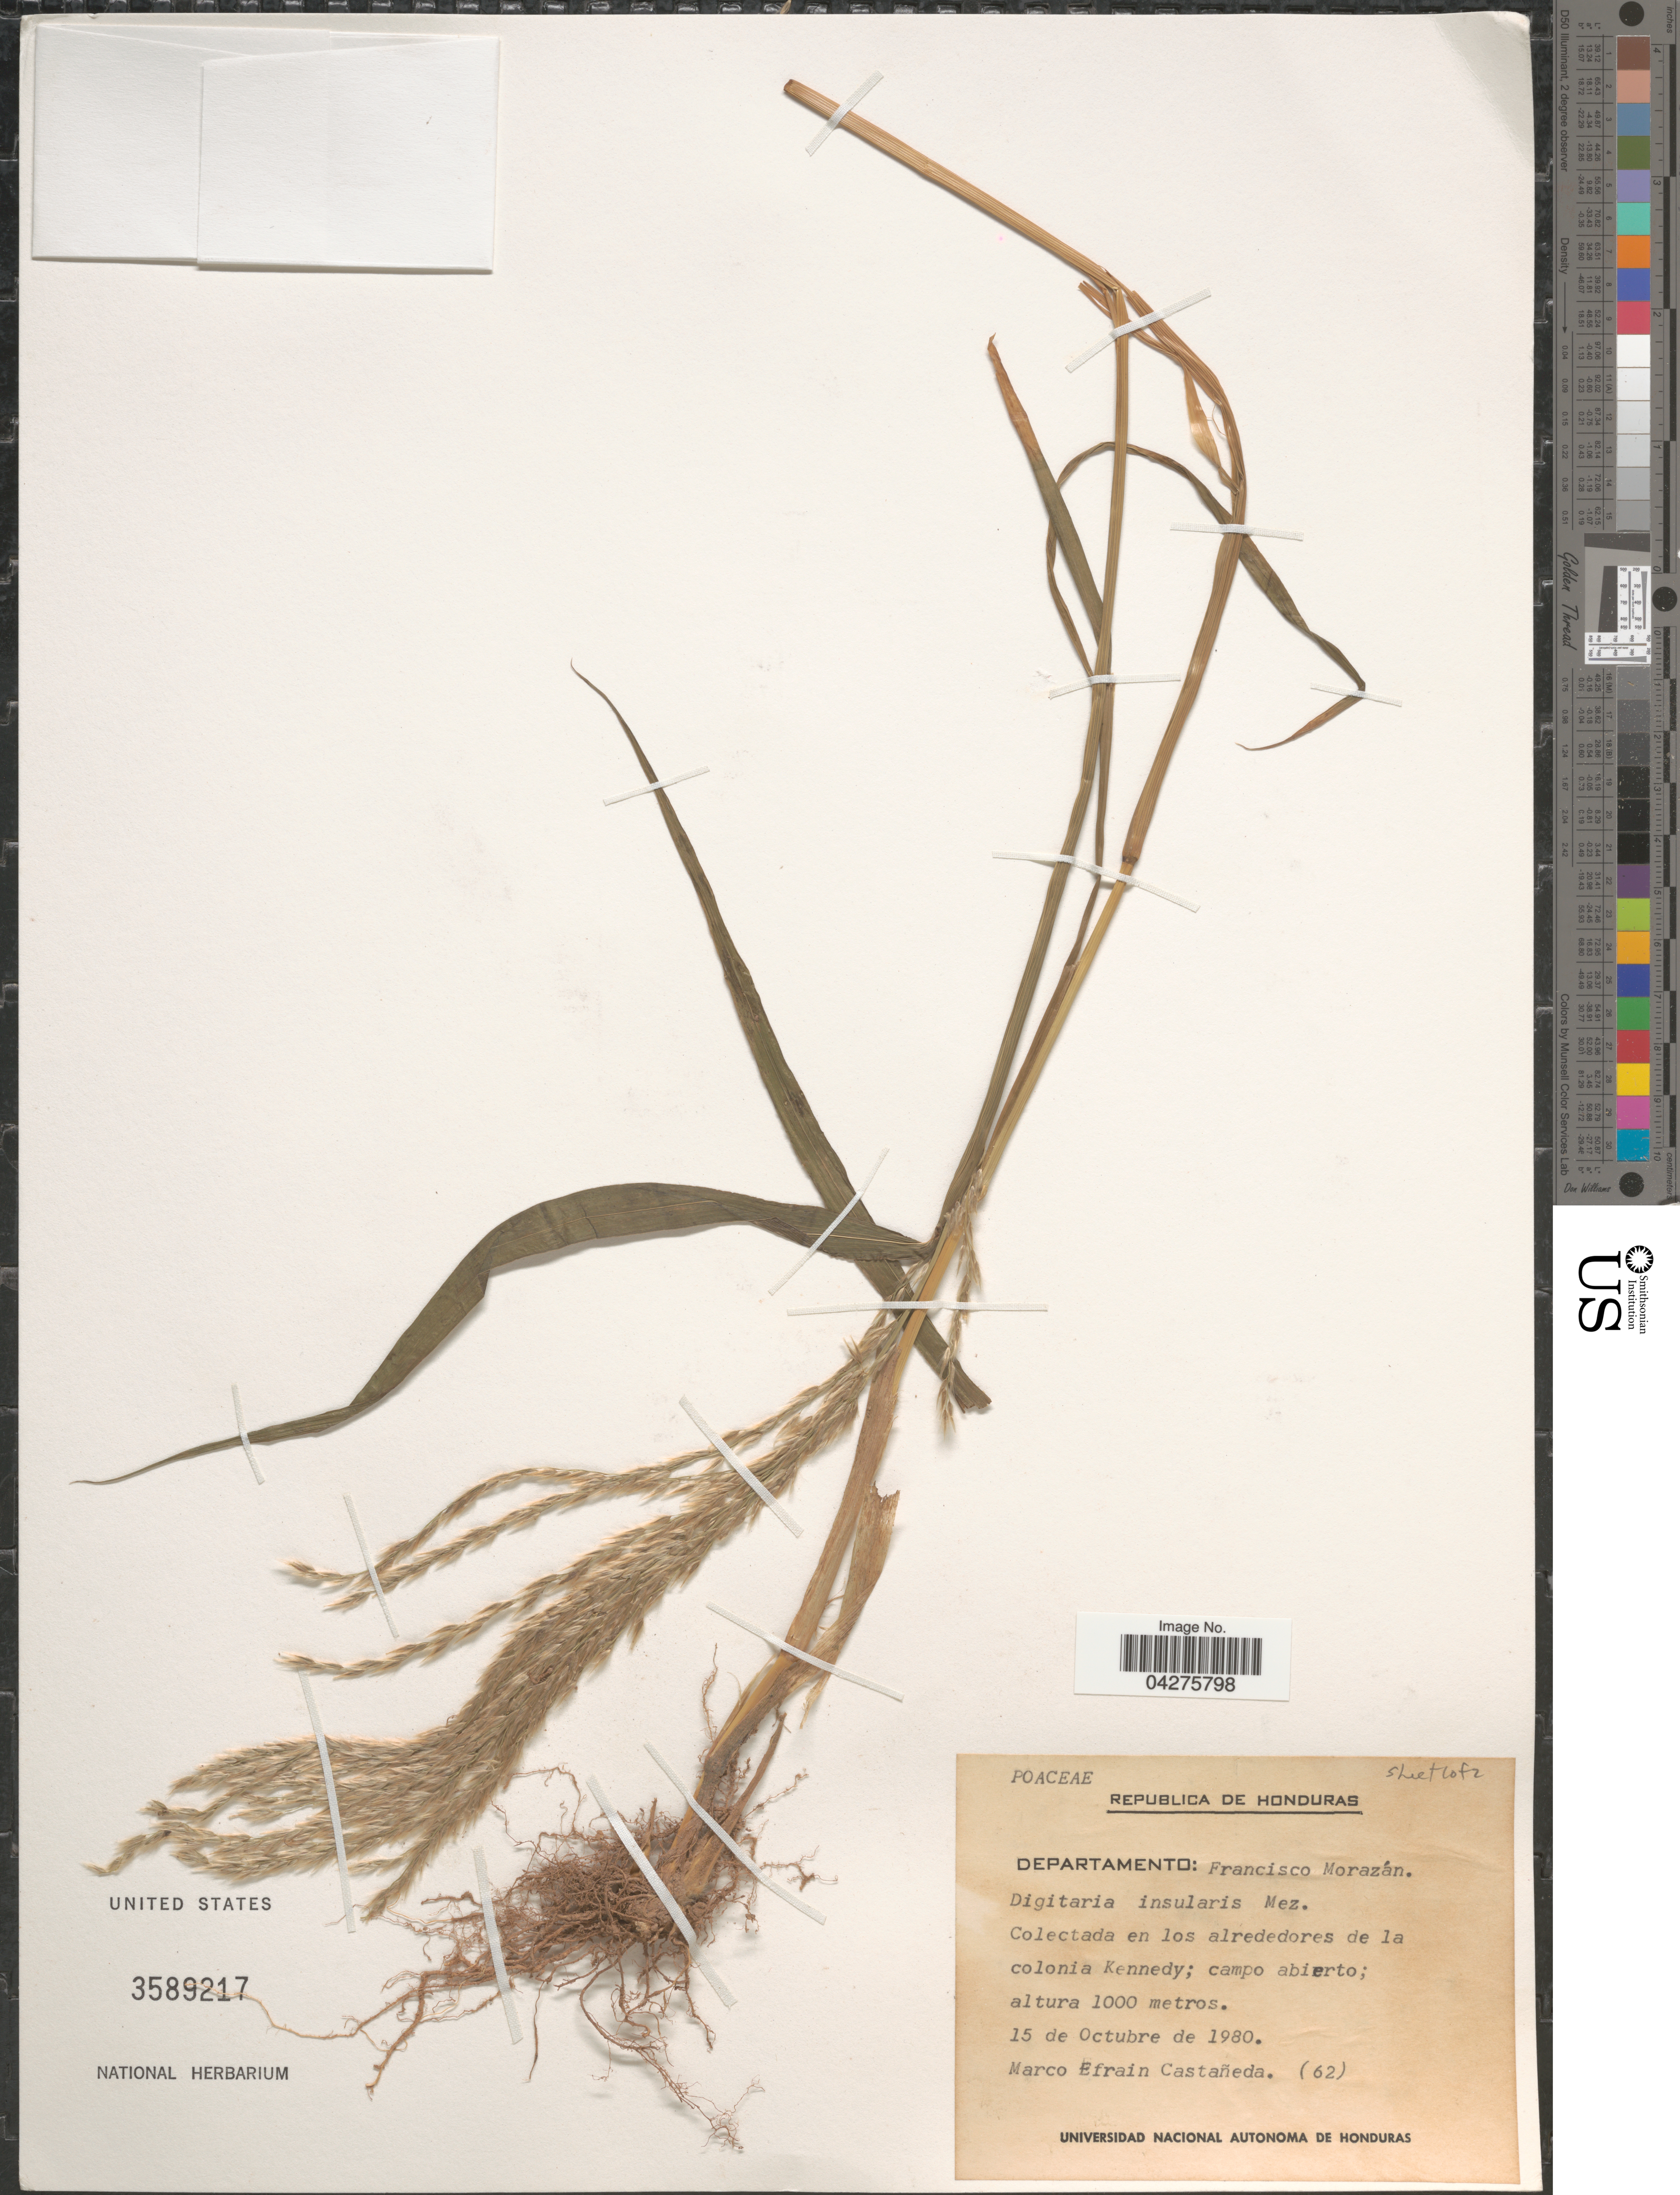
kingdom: Plantae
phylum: Tracheophyta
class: Liliopsida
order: Poales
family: Poaceae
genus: Digitaria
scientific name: Digitaria insularis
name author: (L.) Fedde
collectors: M. Castañeda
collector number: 62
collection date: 1980-10-15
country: Honduras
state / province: Fco. Morazán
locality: Departamento: Francisco Morazán. En los alrededores dela colonia Kennedy; campo abierto.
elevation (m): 1000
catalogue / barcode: US 3589217